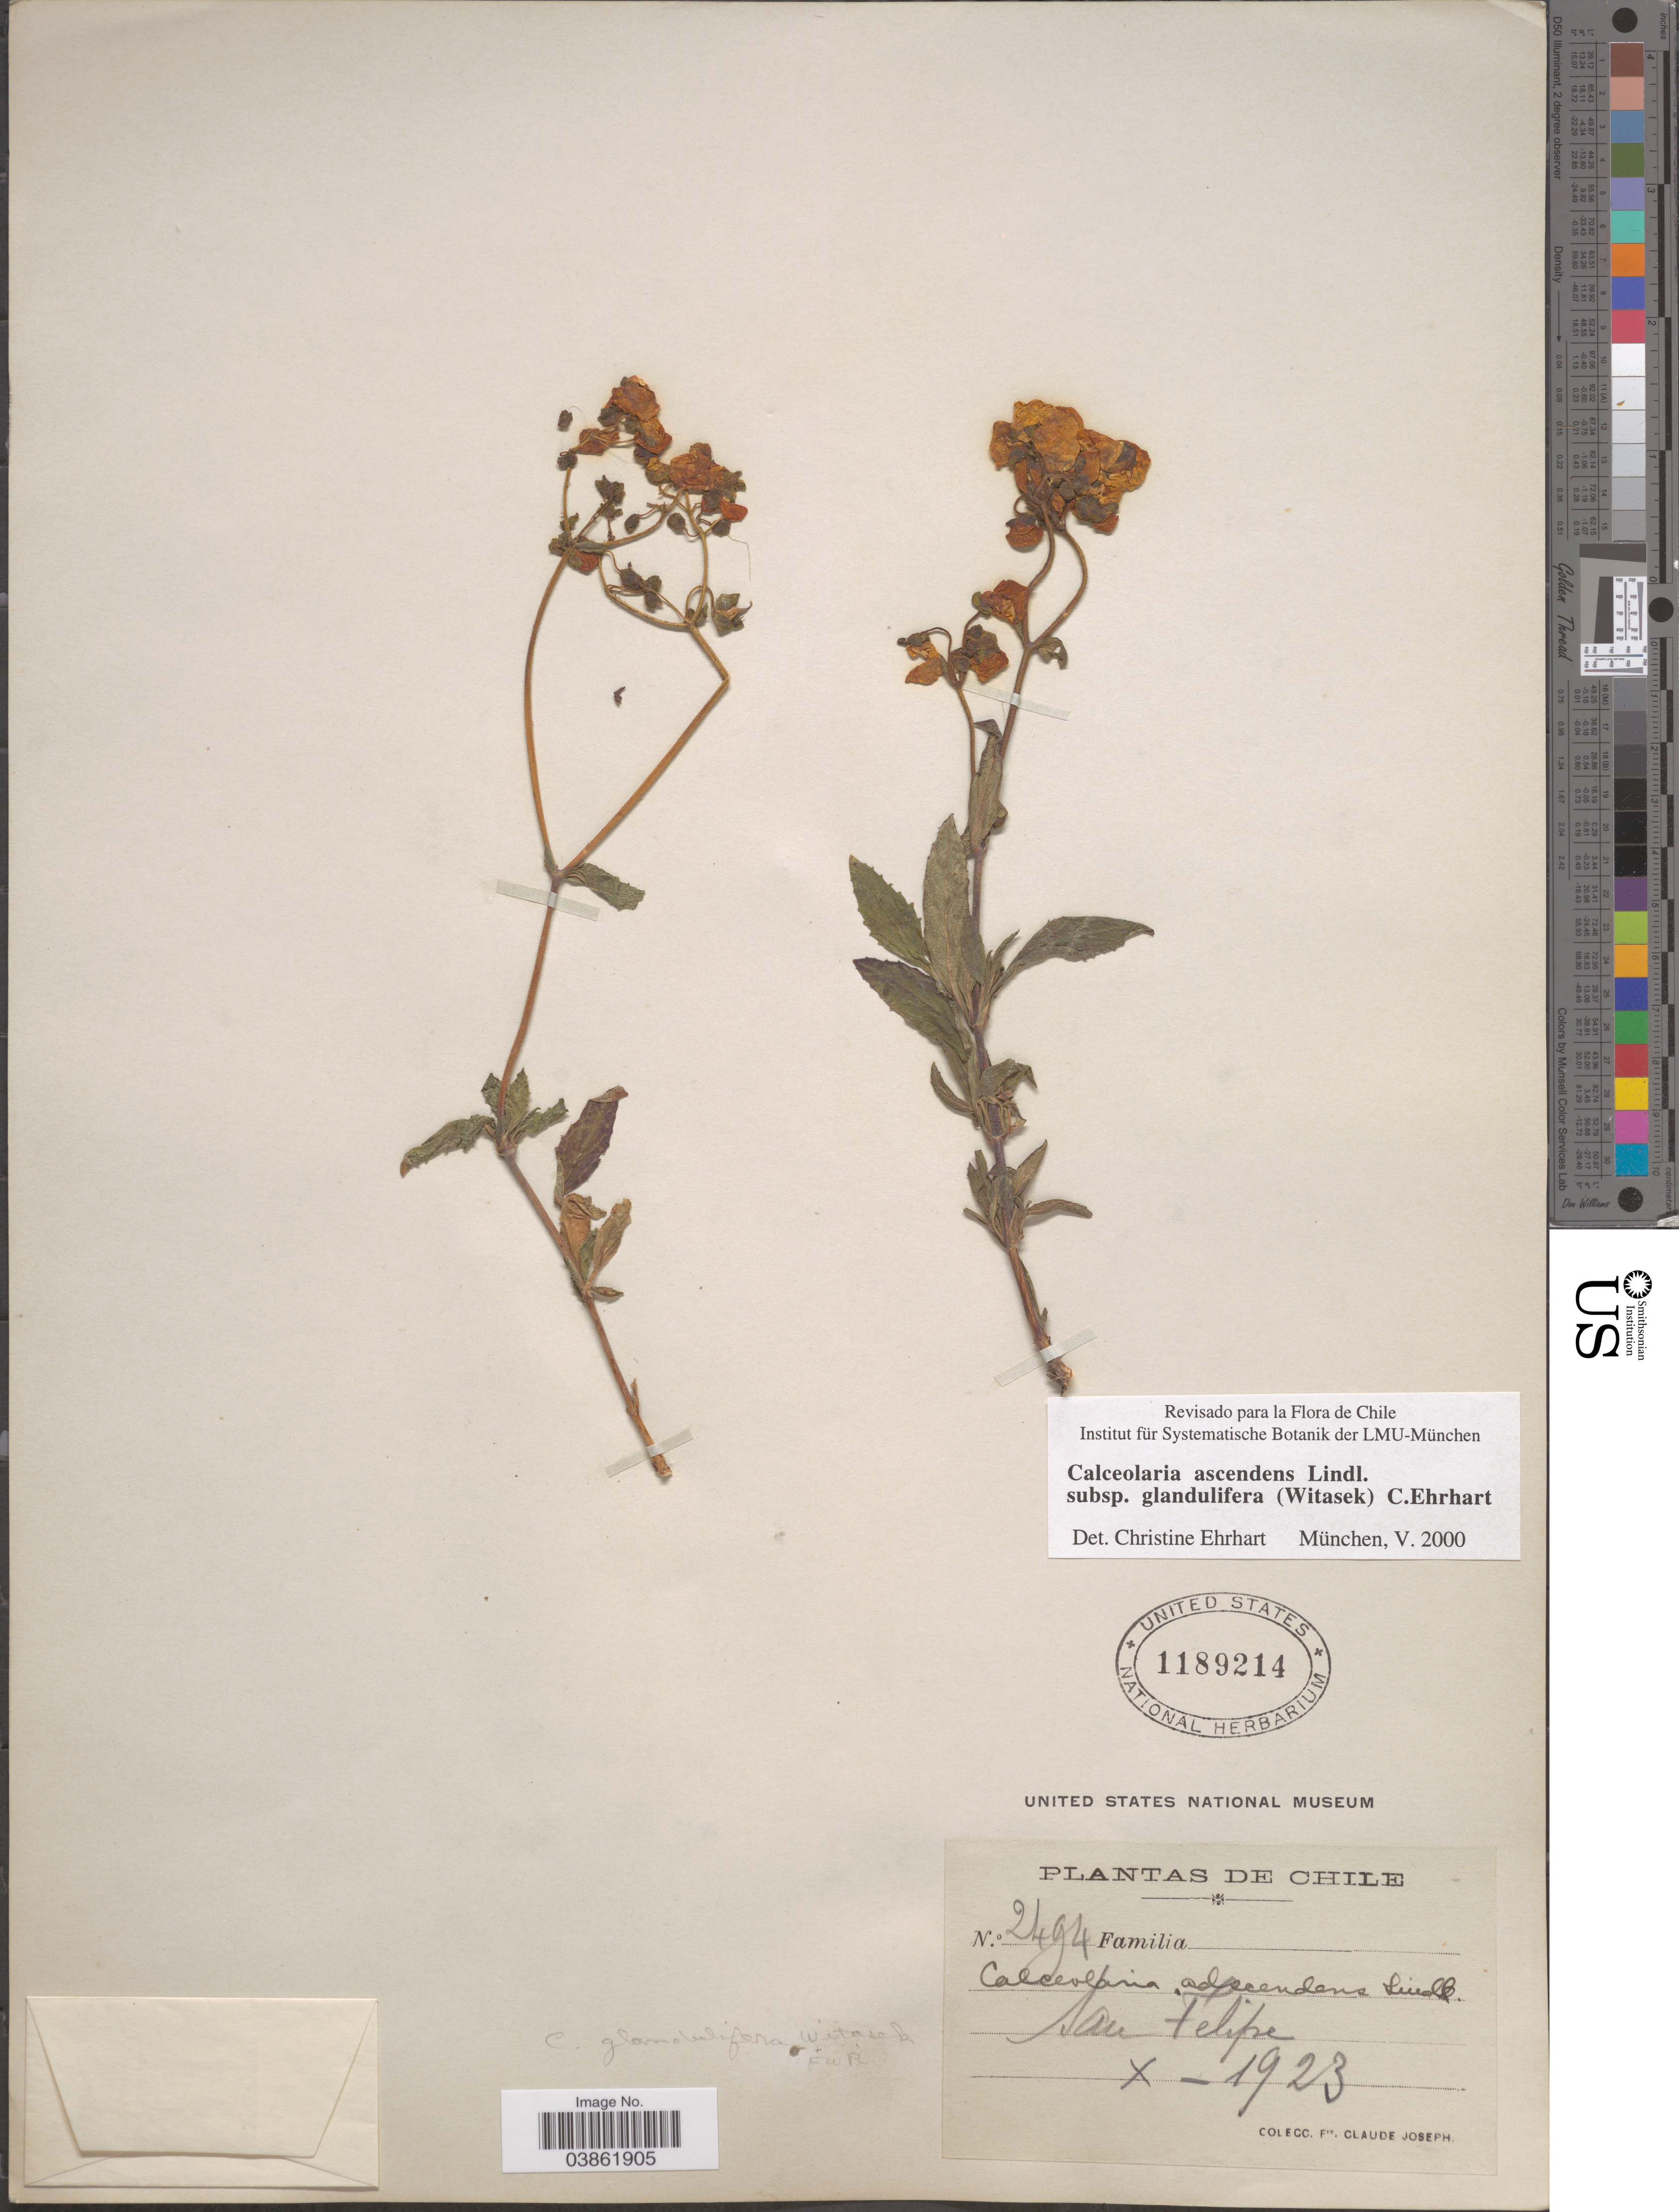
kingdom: Plantae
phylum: Tracheophyta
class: Magnoliopsida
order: Lamiales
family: Calceolariaceae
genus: Calceolaria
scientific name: Calceolaria ascendens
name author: Lindl.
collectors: Bro. Claude-Joseph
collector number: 2494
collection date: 1923-10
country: Chile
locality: San Felipe.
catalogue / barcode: US 1189214